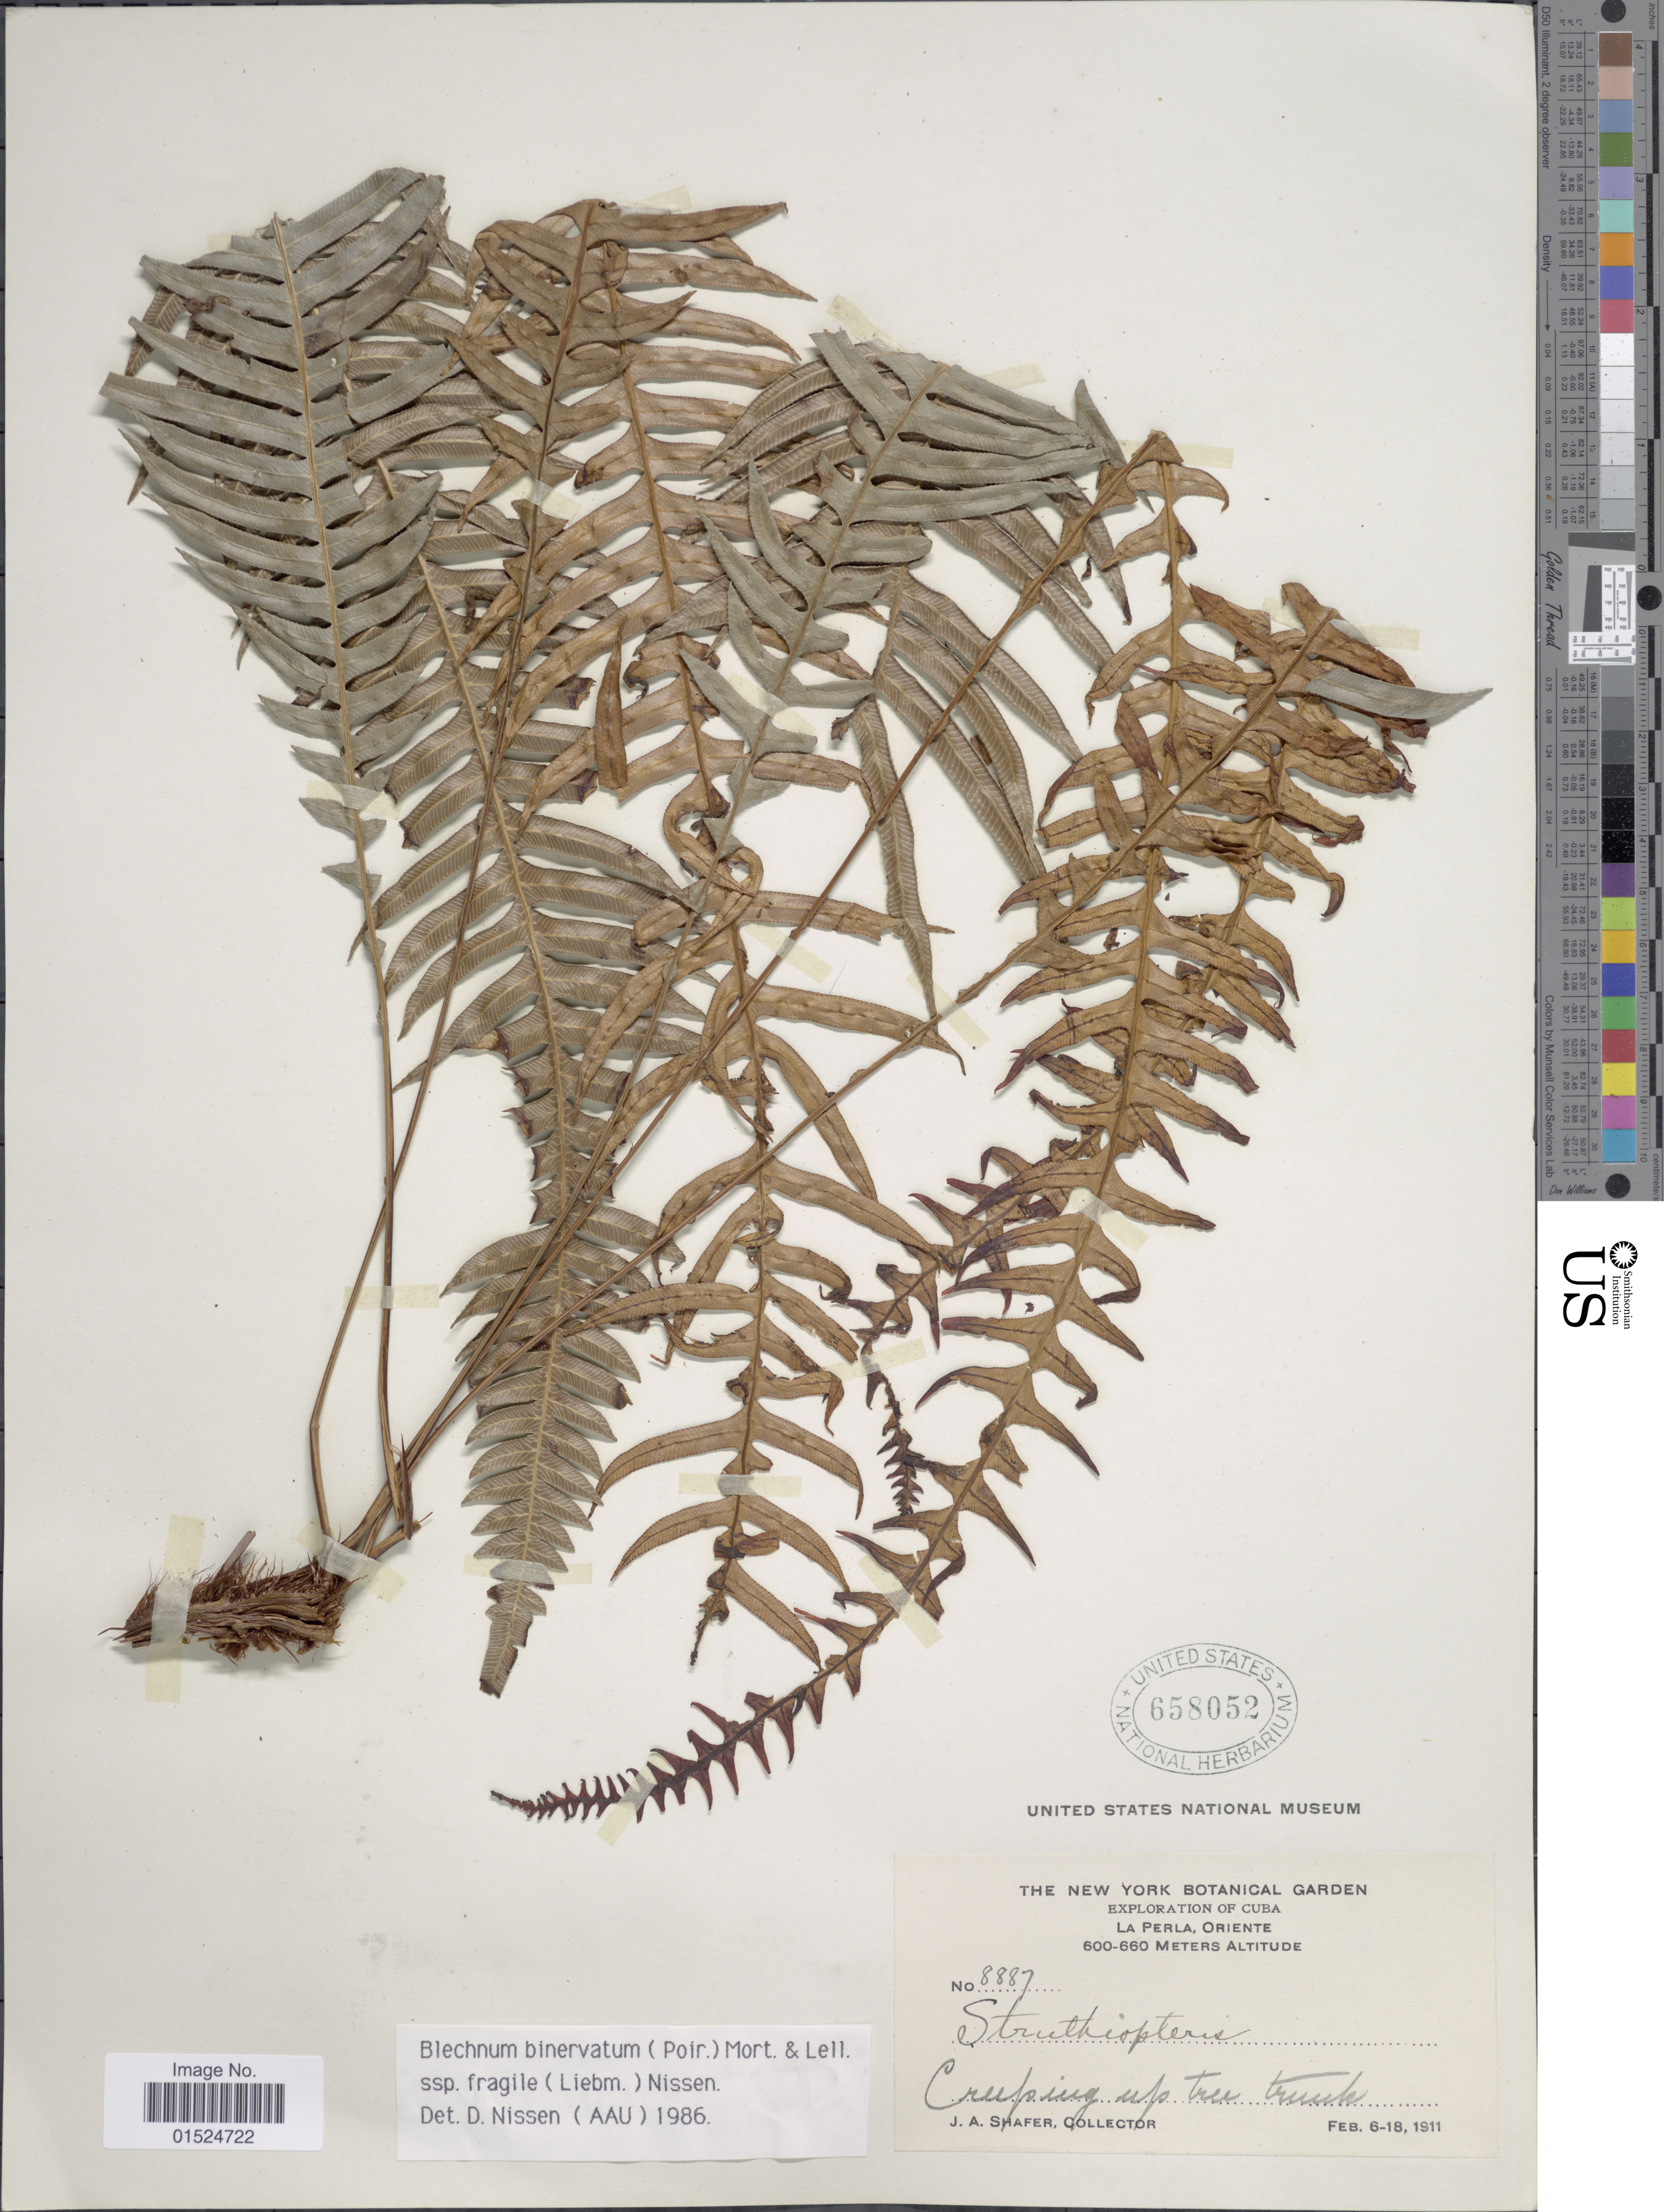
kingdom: Plantae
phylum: Tracheophyta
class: Polypodiopsida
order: Polypodiales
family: Blechnaceae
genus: Blechnum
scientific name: Blechnum fragile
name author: (Liebm.) C.V. Morton & Lellinger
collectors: J. A. Shafer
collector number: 8887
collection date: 1911-02-06/1911-02-18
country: Cuba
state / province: Oriente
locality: La Perla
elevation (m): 600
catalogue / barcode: US 658052